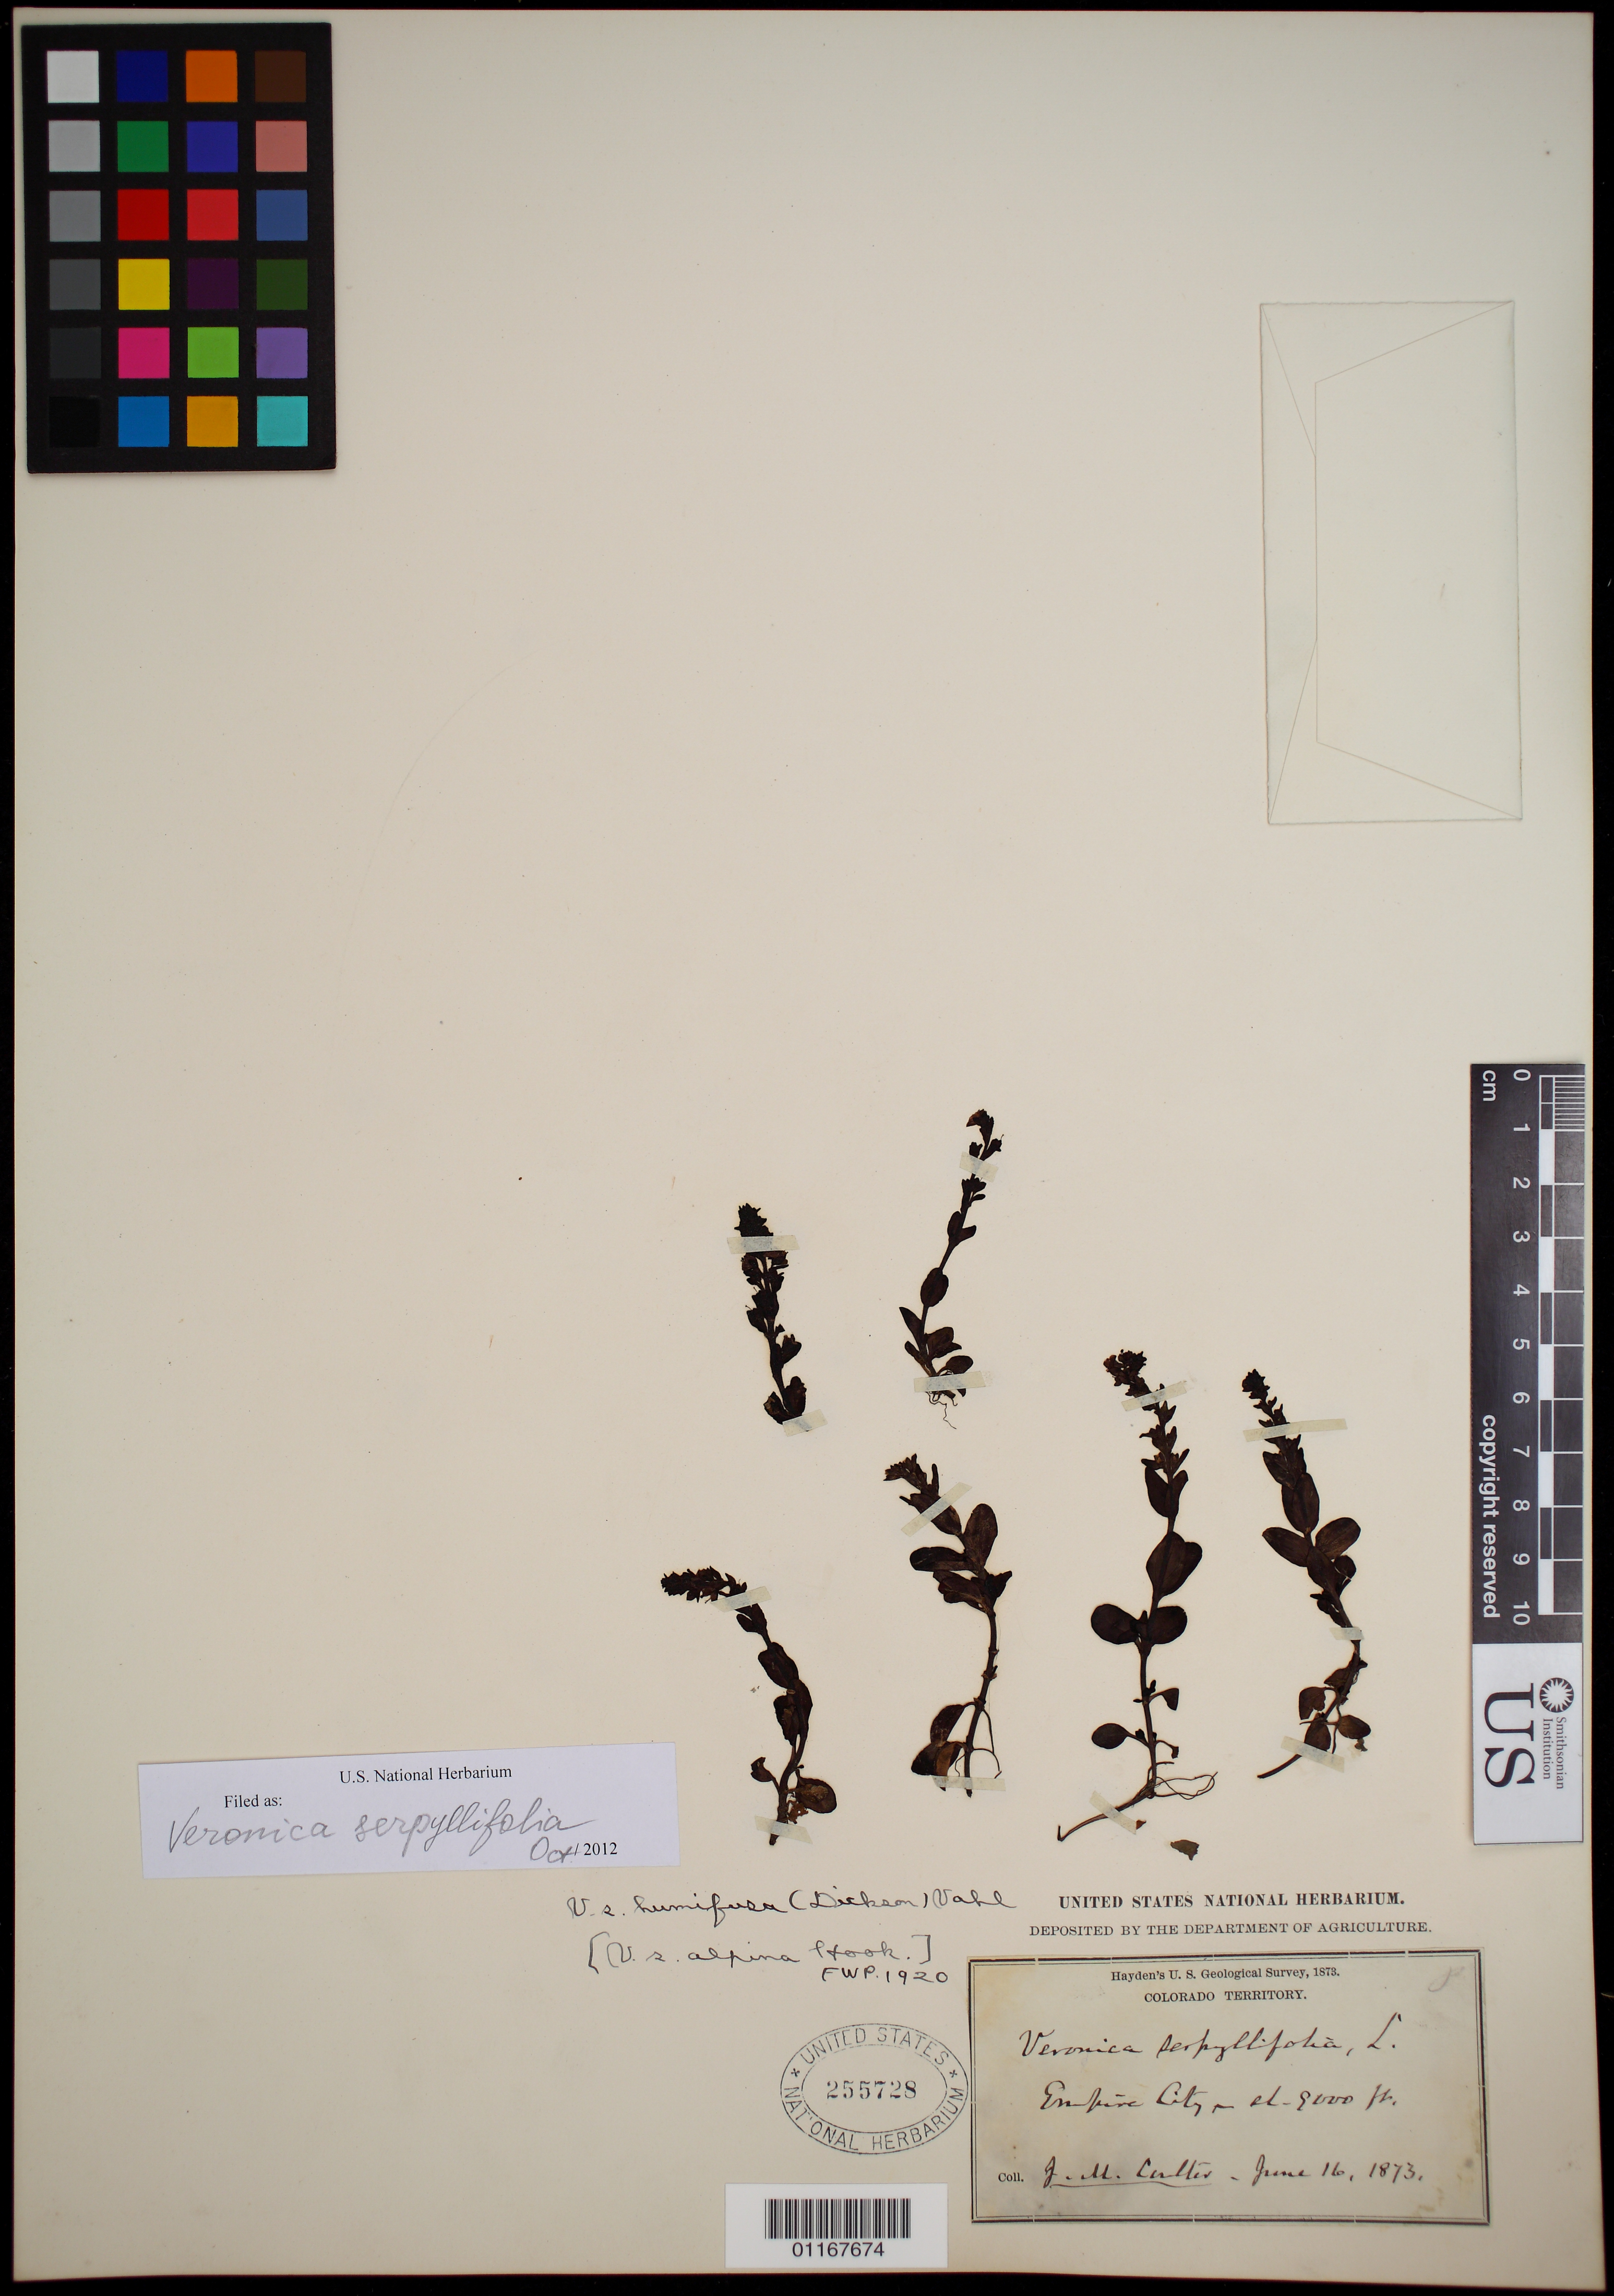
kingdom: Plantae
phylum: Tracheophyta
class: Magnoliopsida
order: Lamiales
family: Plantaginaceae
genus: Veronica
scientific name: Veronica serpyllifolia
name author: L.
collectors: J. M. Coulter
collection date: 1873-06-16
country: United States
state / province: Colorado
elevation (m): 2743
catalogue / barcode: US 255728